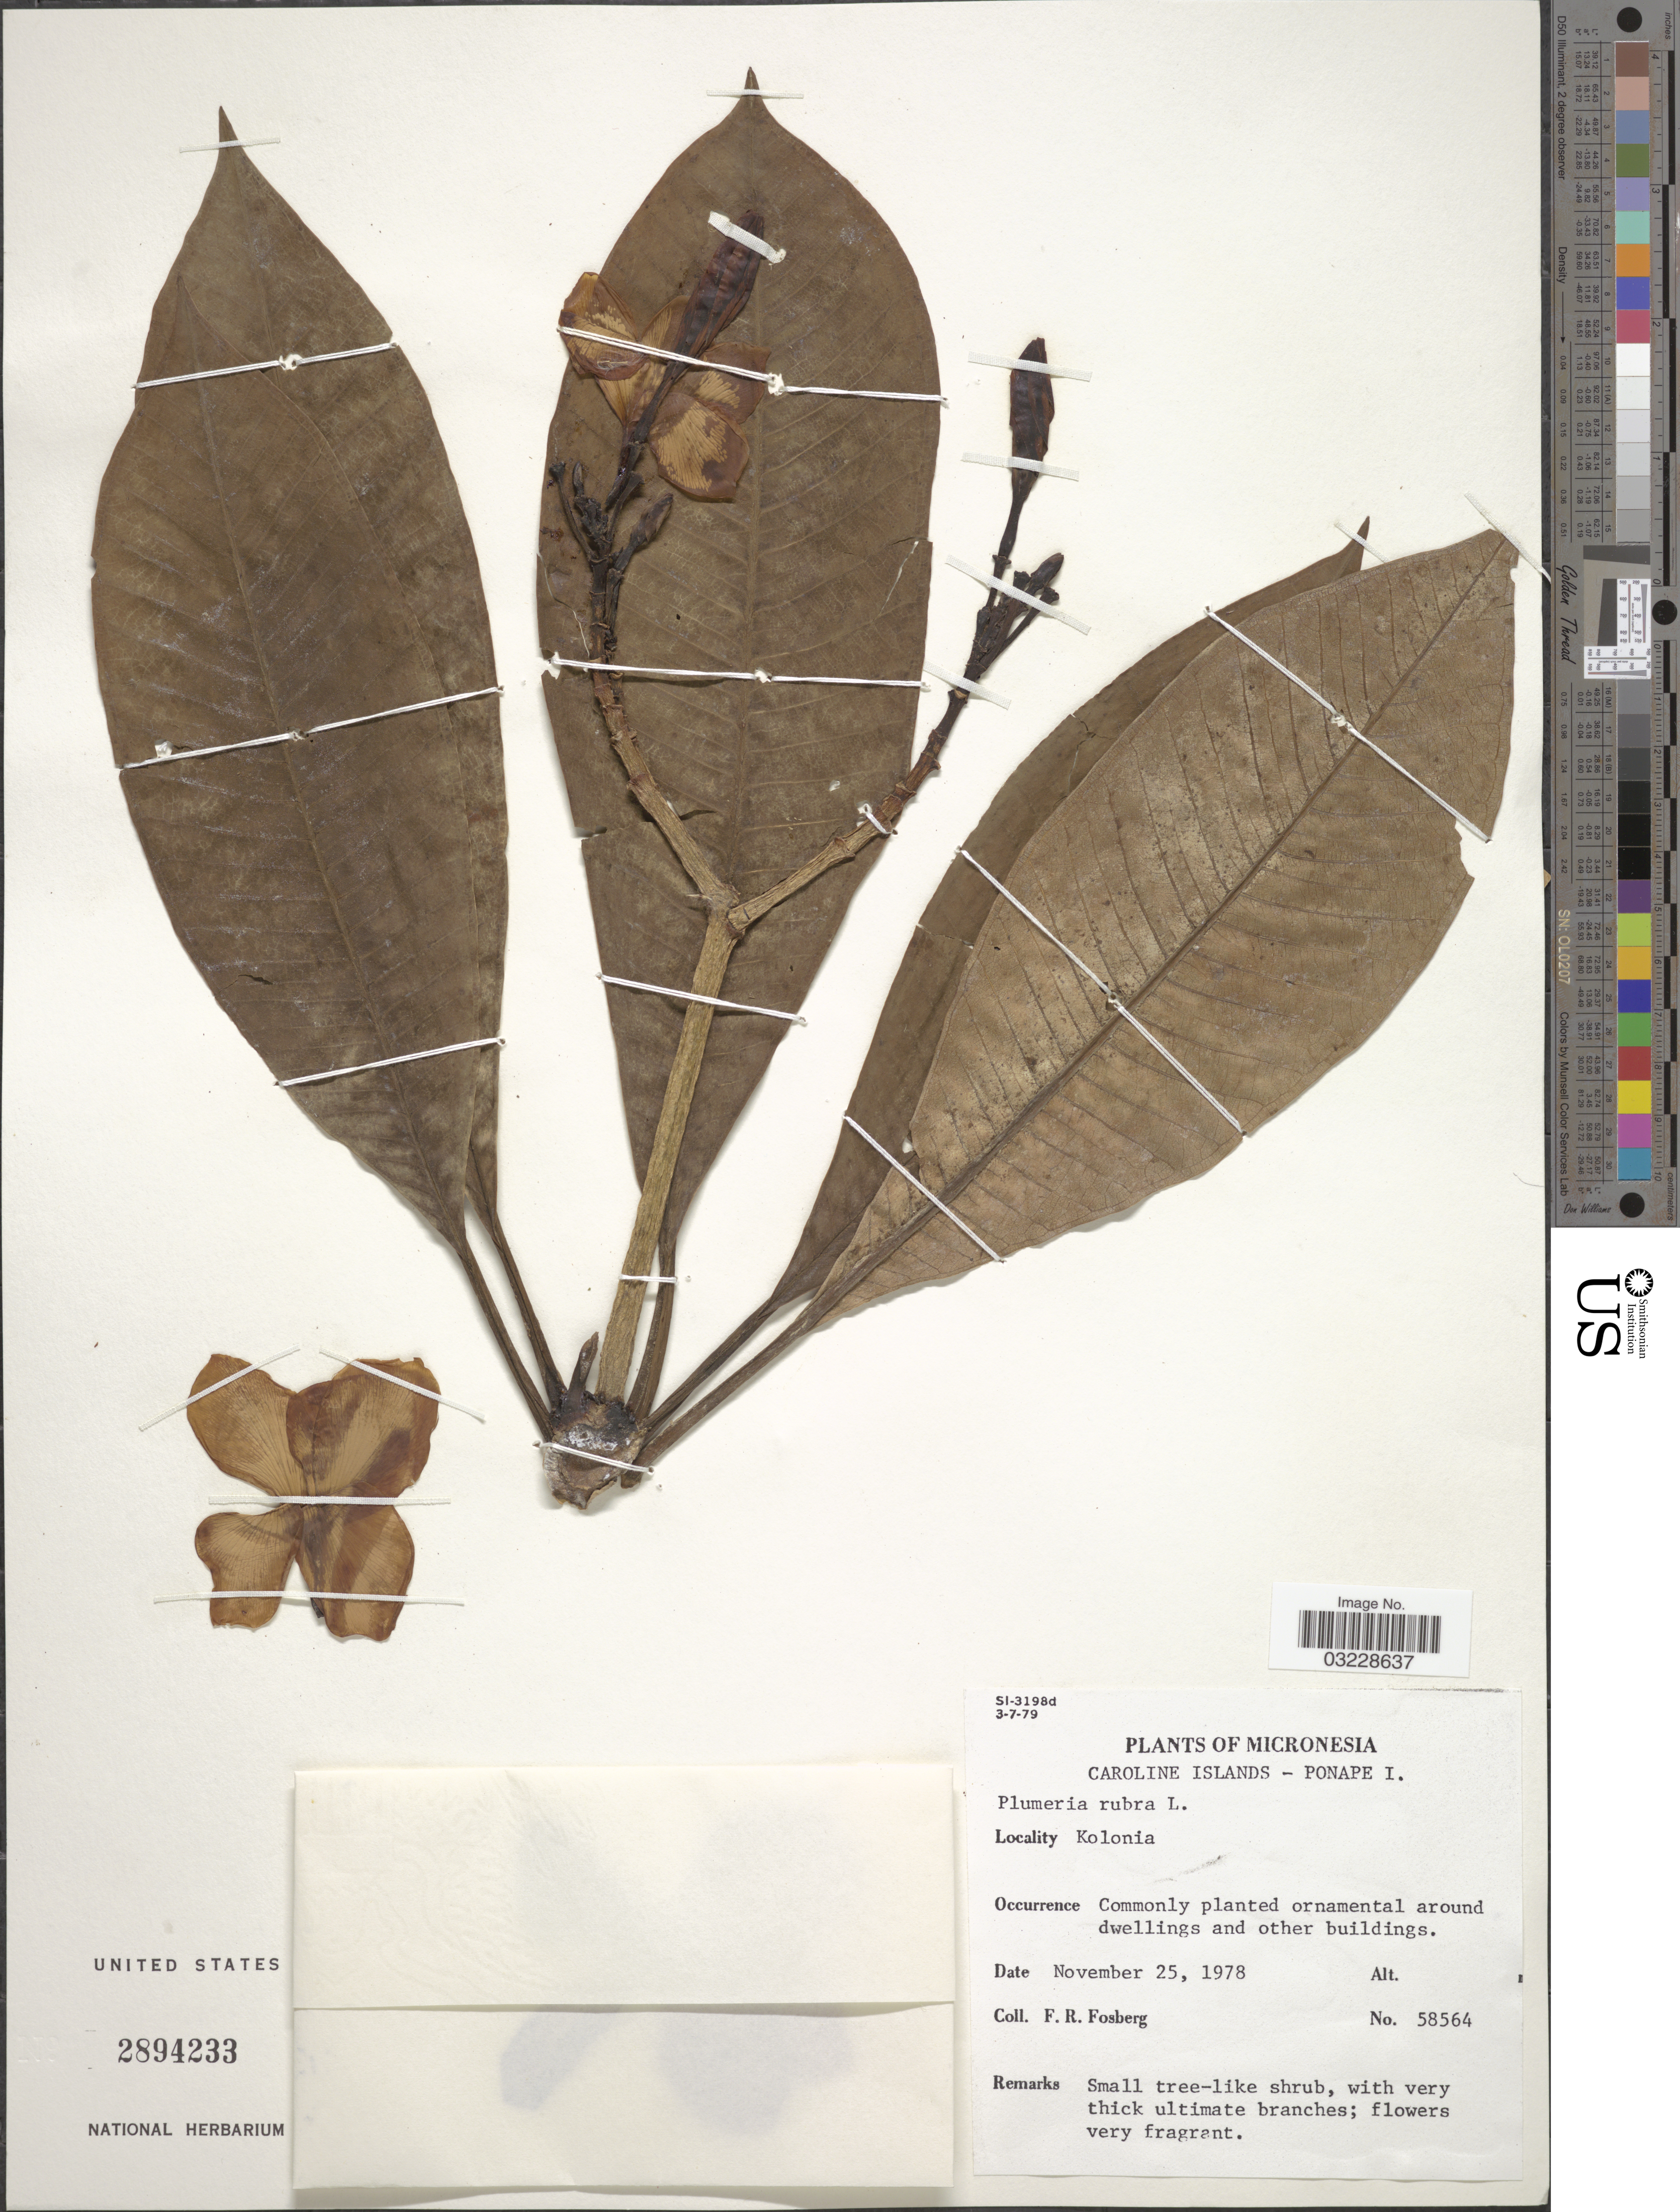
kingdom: Plantae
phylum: Tracheophyta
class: Magnoliopsida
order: Gentianales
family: Apocynaceae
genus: Plumeria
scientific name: Plumeria rubra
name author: L.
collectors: F. R. Fosberg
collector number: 58564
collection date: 1978-11-25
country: Micronesia, Federated States of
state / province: Pohnpei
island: Pohnpei [Ponape]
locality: Micronesia, Caroline Islands - Ponape I., Kolonia.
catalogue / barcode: US 2894233